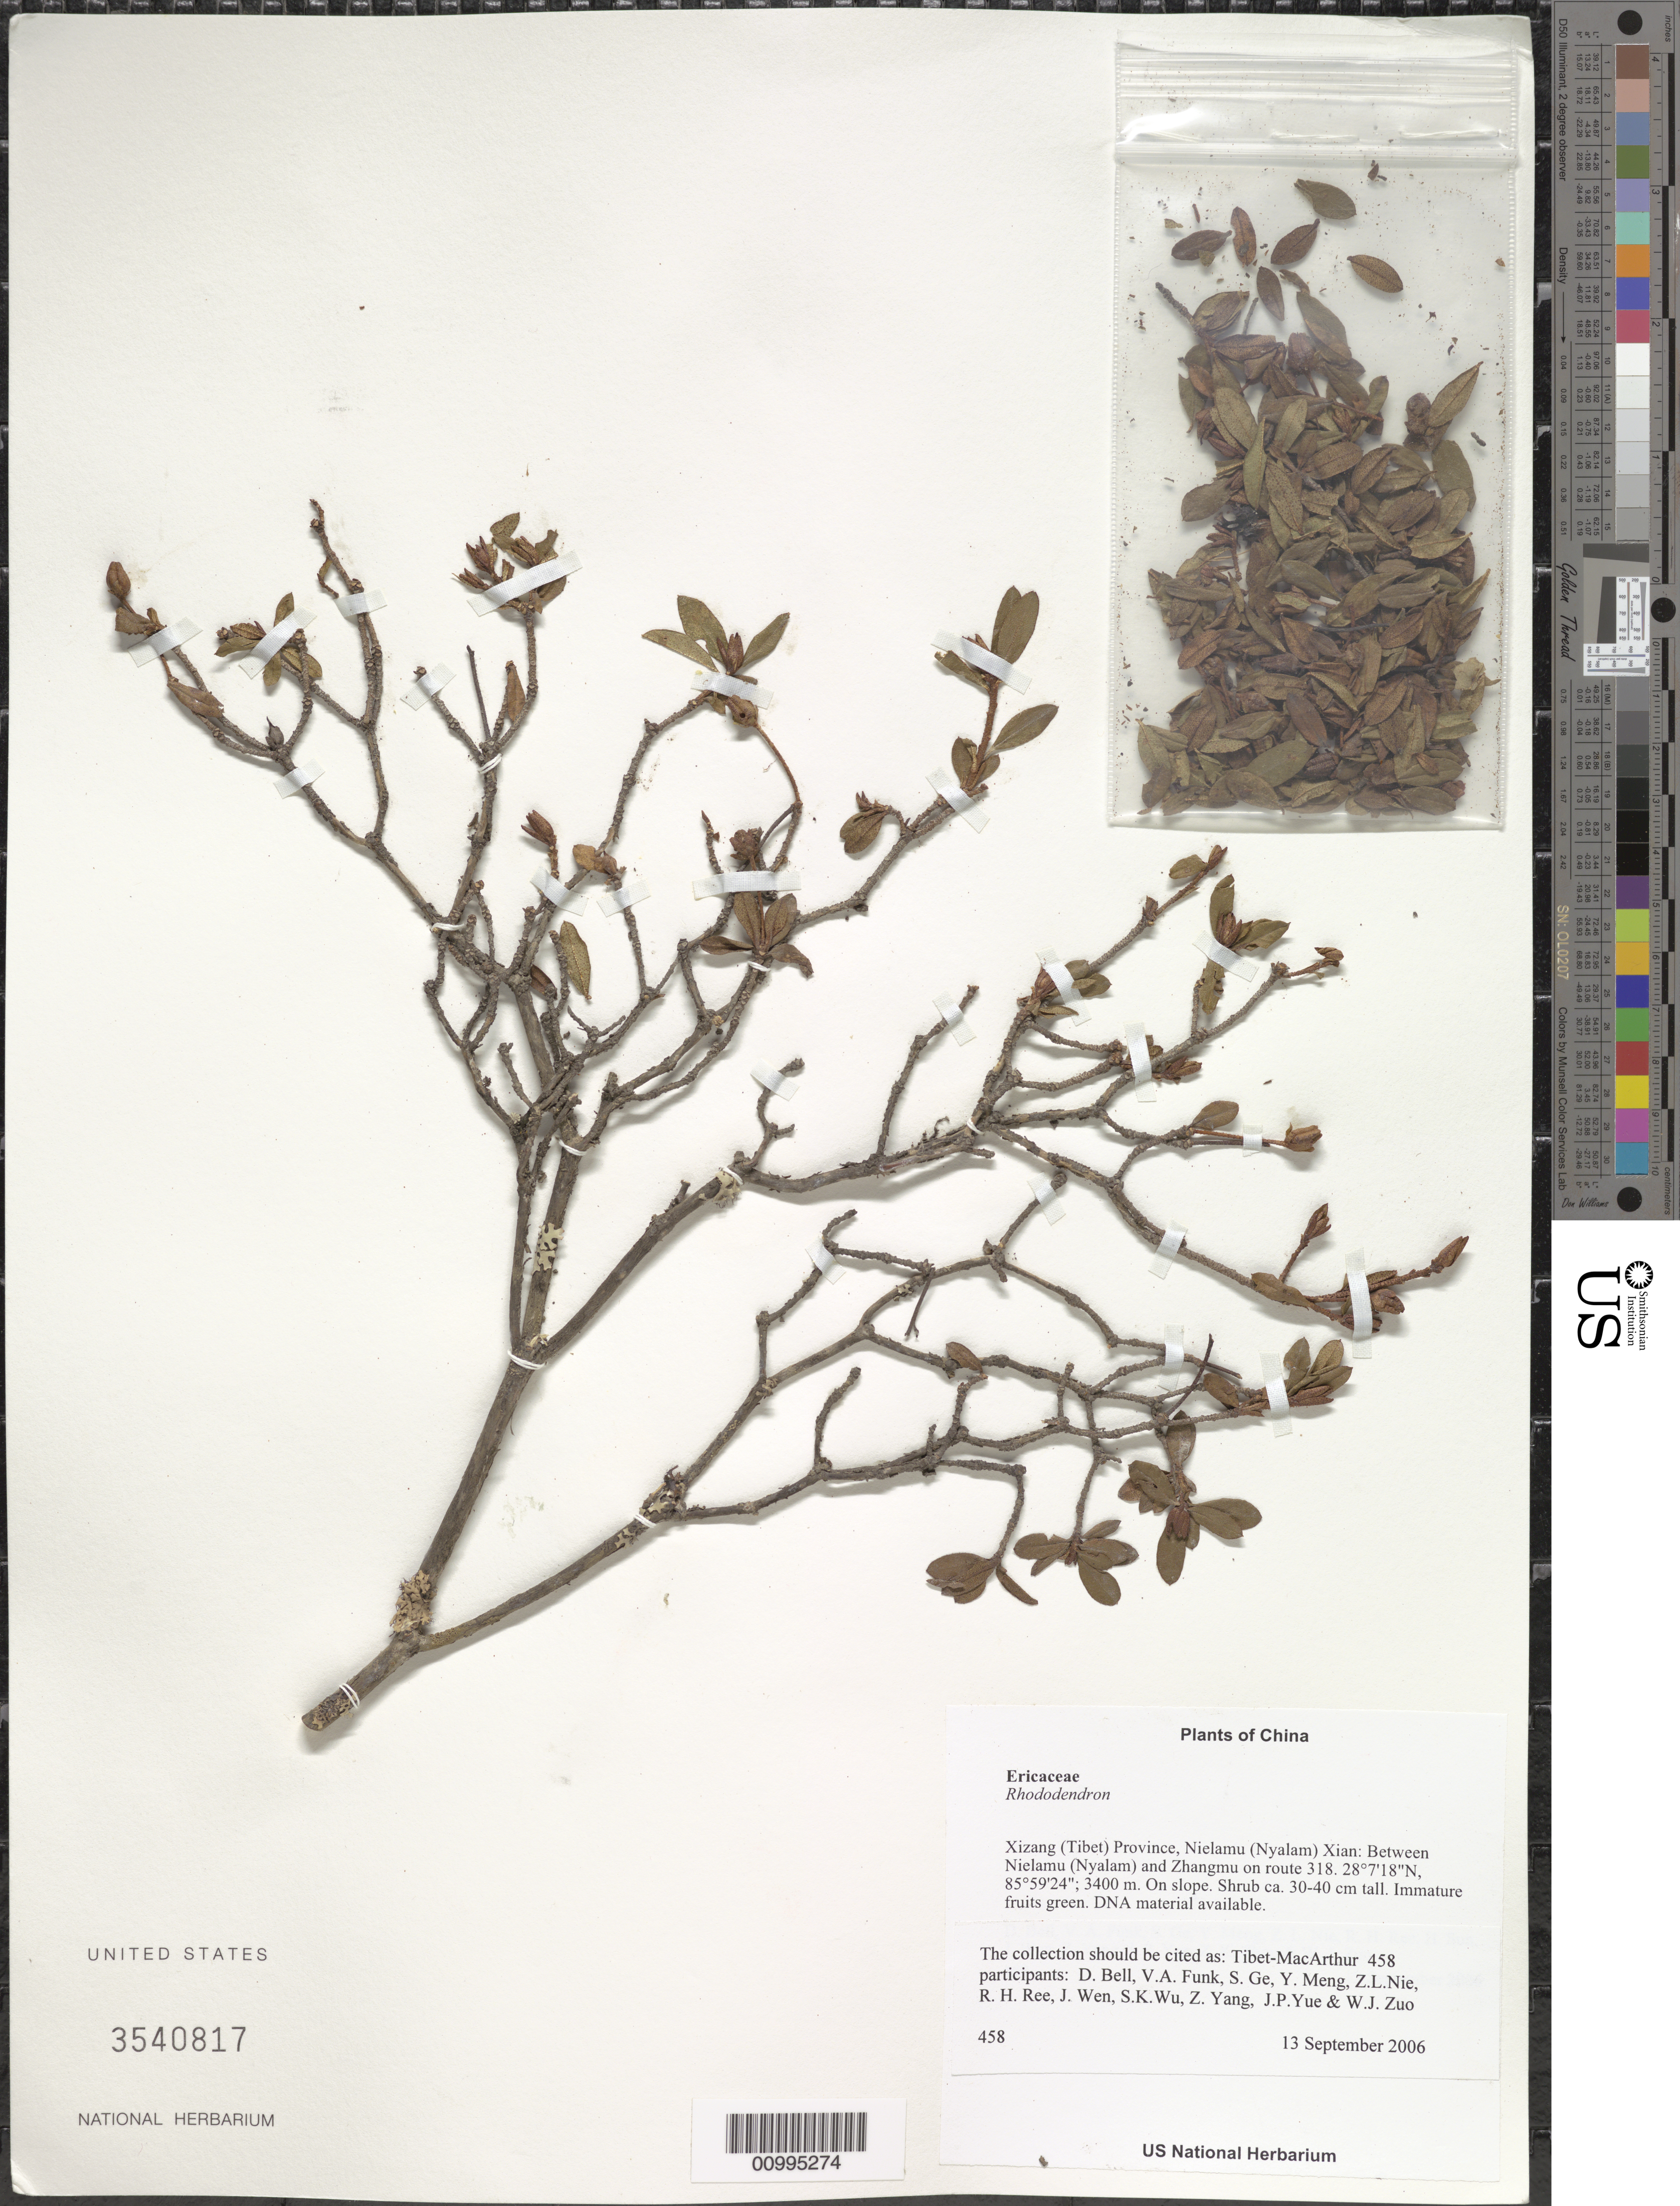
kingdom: Plantae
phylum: Tracheophyta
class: Magnoliopsida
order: Ericales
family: Ericaceae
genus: Rhododendron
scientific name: Rhododendron sp.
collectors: Tibet-MacArthur, D. A. Bell, V. Funk, S. Ge, Y. Meng, Z. Nie, R. Ree, H. Sun, J. Wen, Z. Yang, J. Yue, Z. Zhou & W. Zuo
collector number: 458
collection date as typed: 13 Sep 2006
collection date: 2006-09-13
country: China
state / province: Xizang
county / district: Nielamu (Nyalam) Xian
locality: Between Nielamu (Nyalam) and Zhangmu on route 318.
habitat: Rocky slopes, cliff bases and disturbed areas beside road. On slope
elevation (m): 3400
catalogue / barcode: US 3540817